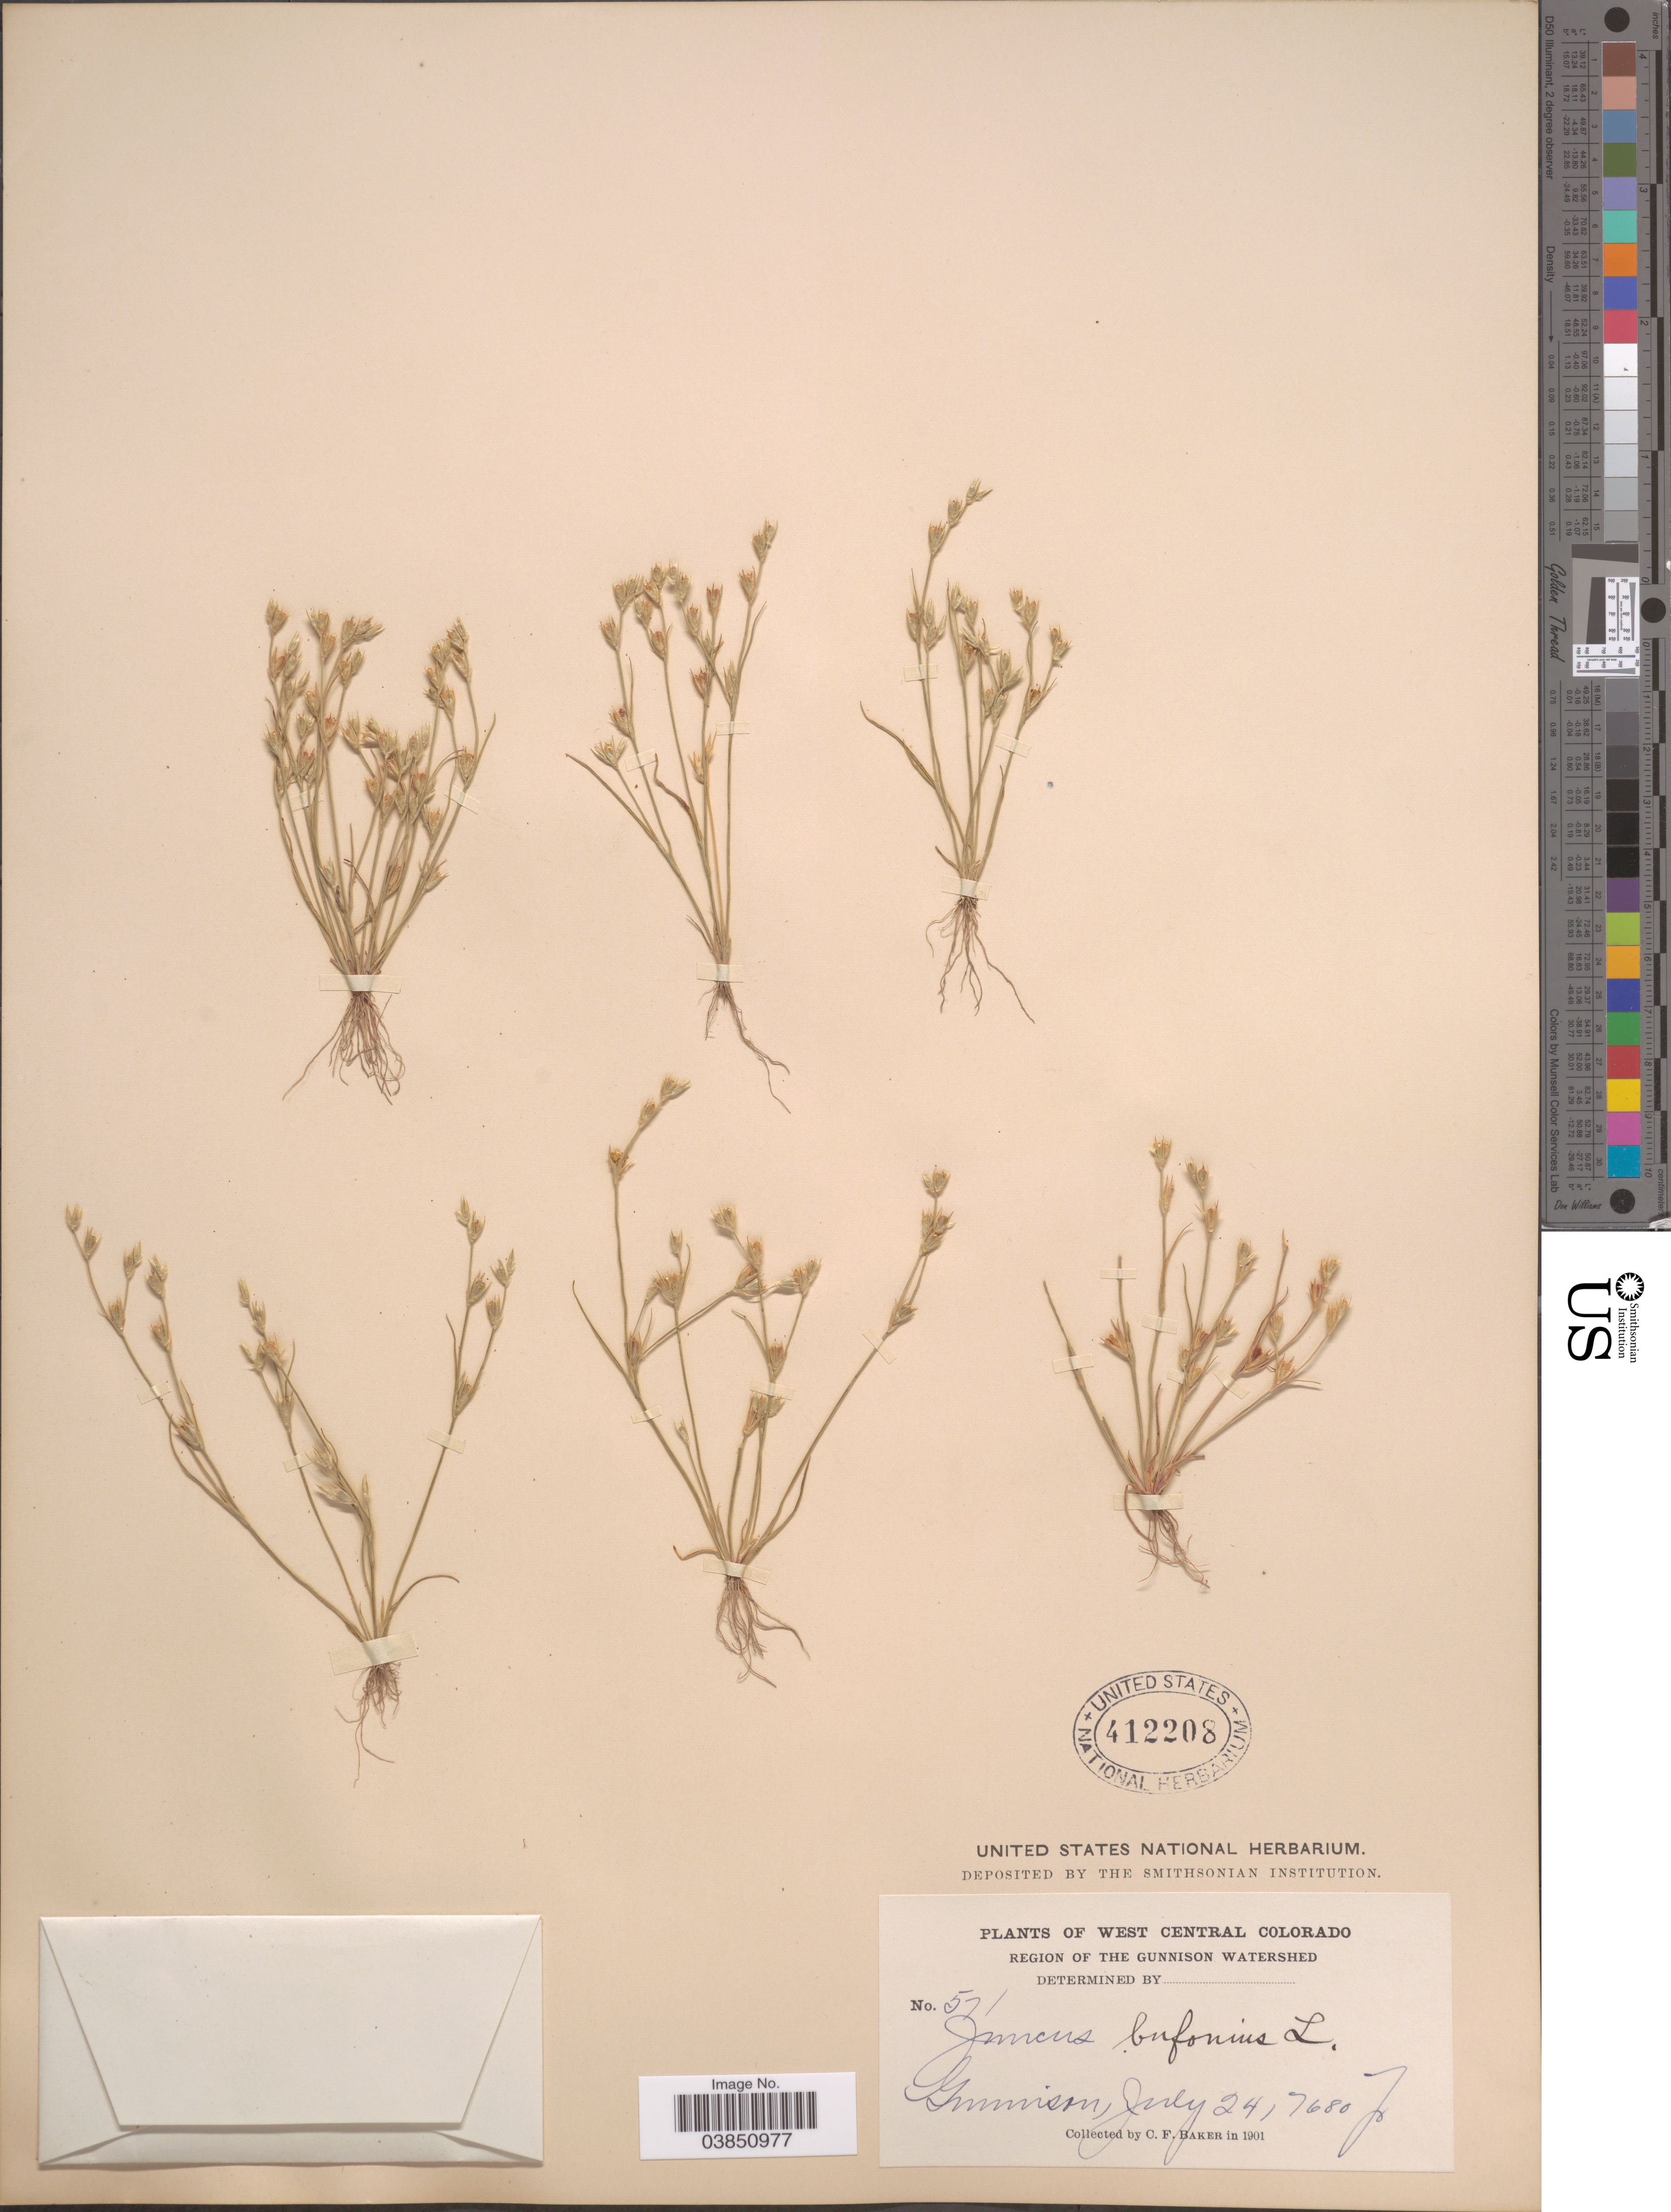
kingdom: Plantae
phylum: Tracheophyta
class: Liliopsida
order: Poales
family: Juncaceae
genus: Juncus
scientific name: Juncus bufonius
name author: L.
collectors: C. F. Baker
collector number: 571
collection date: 1901-07-24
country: United States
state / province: Colorado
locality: West Central Colorado. Region of the Gunnison Watershed. Gunnison.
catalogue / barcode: US 412208